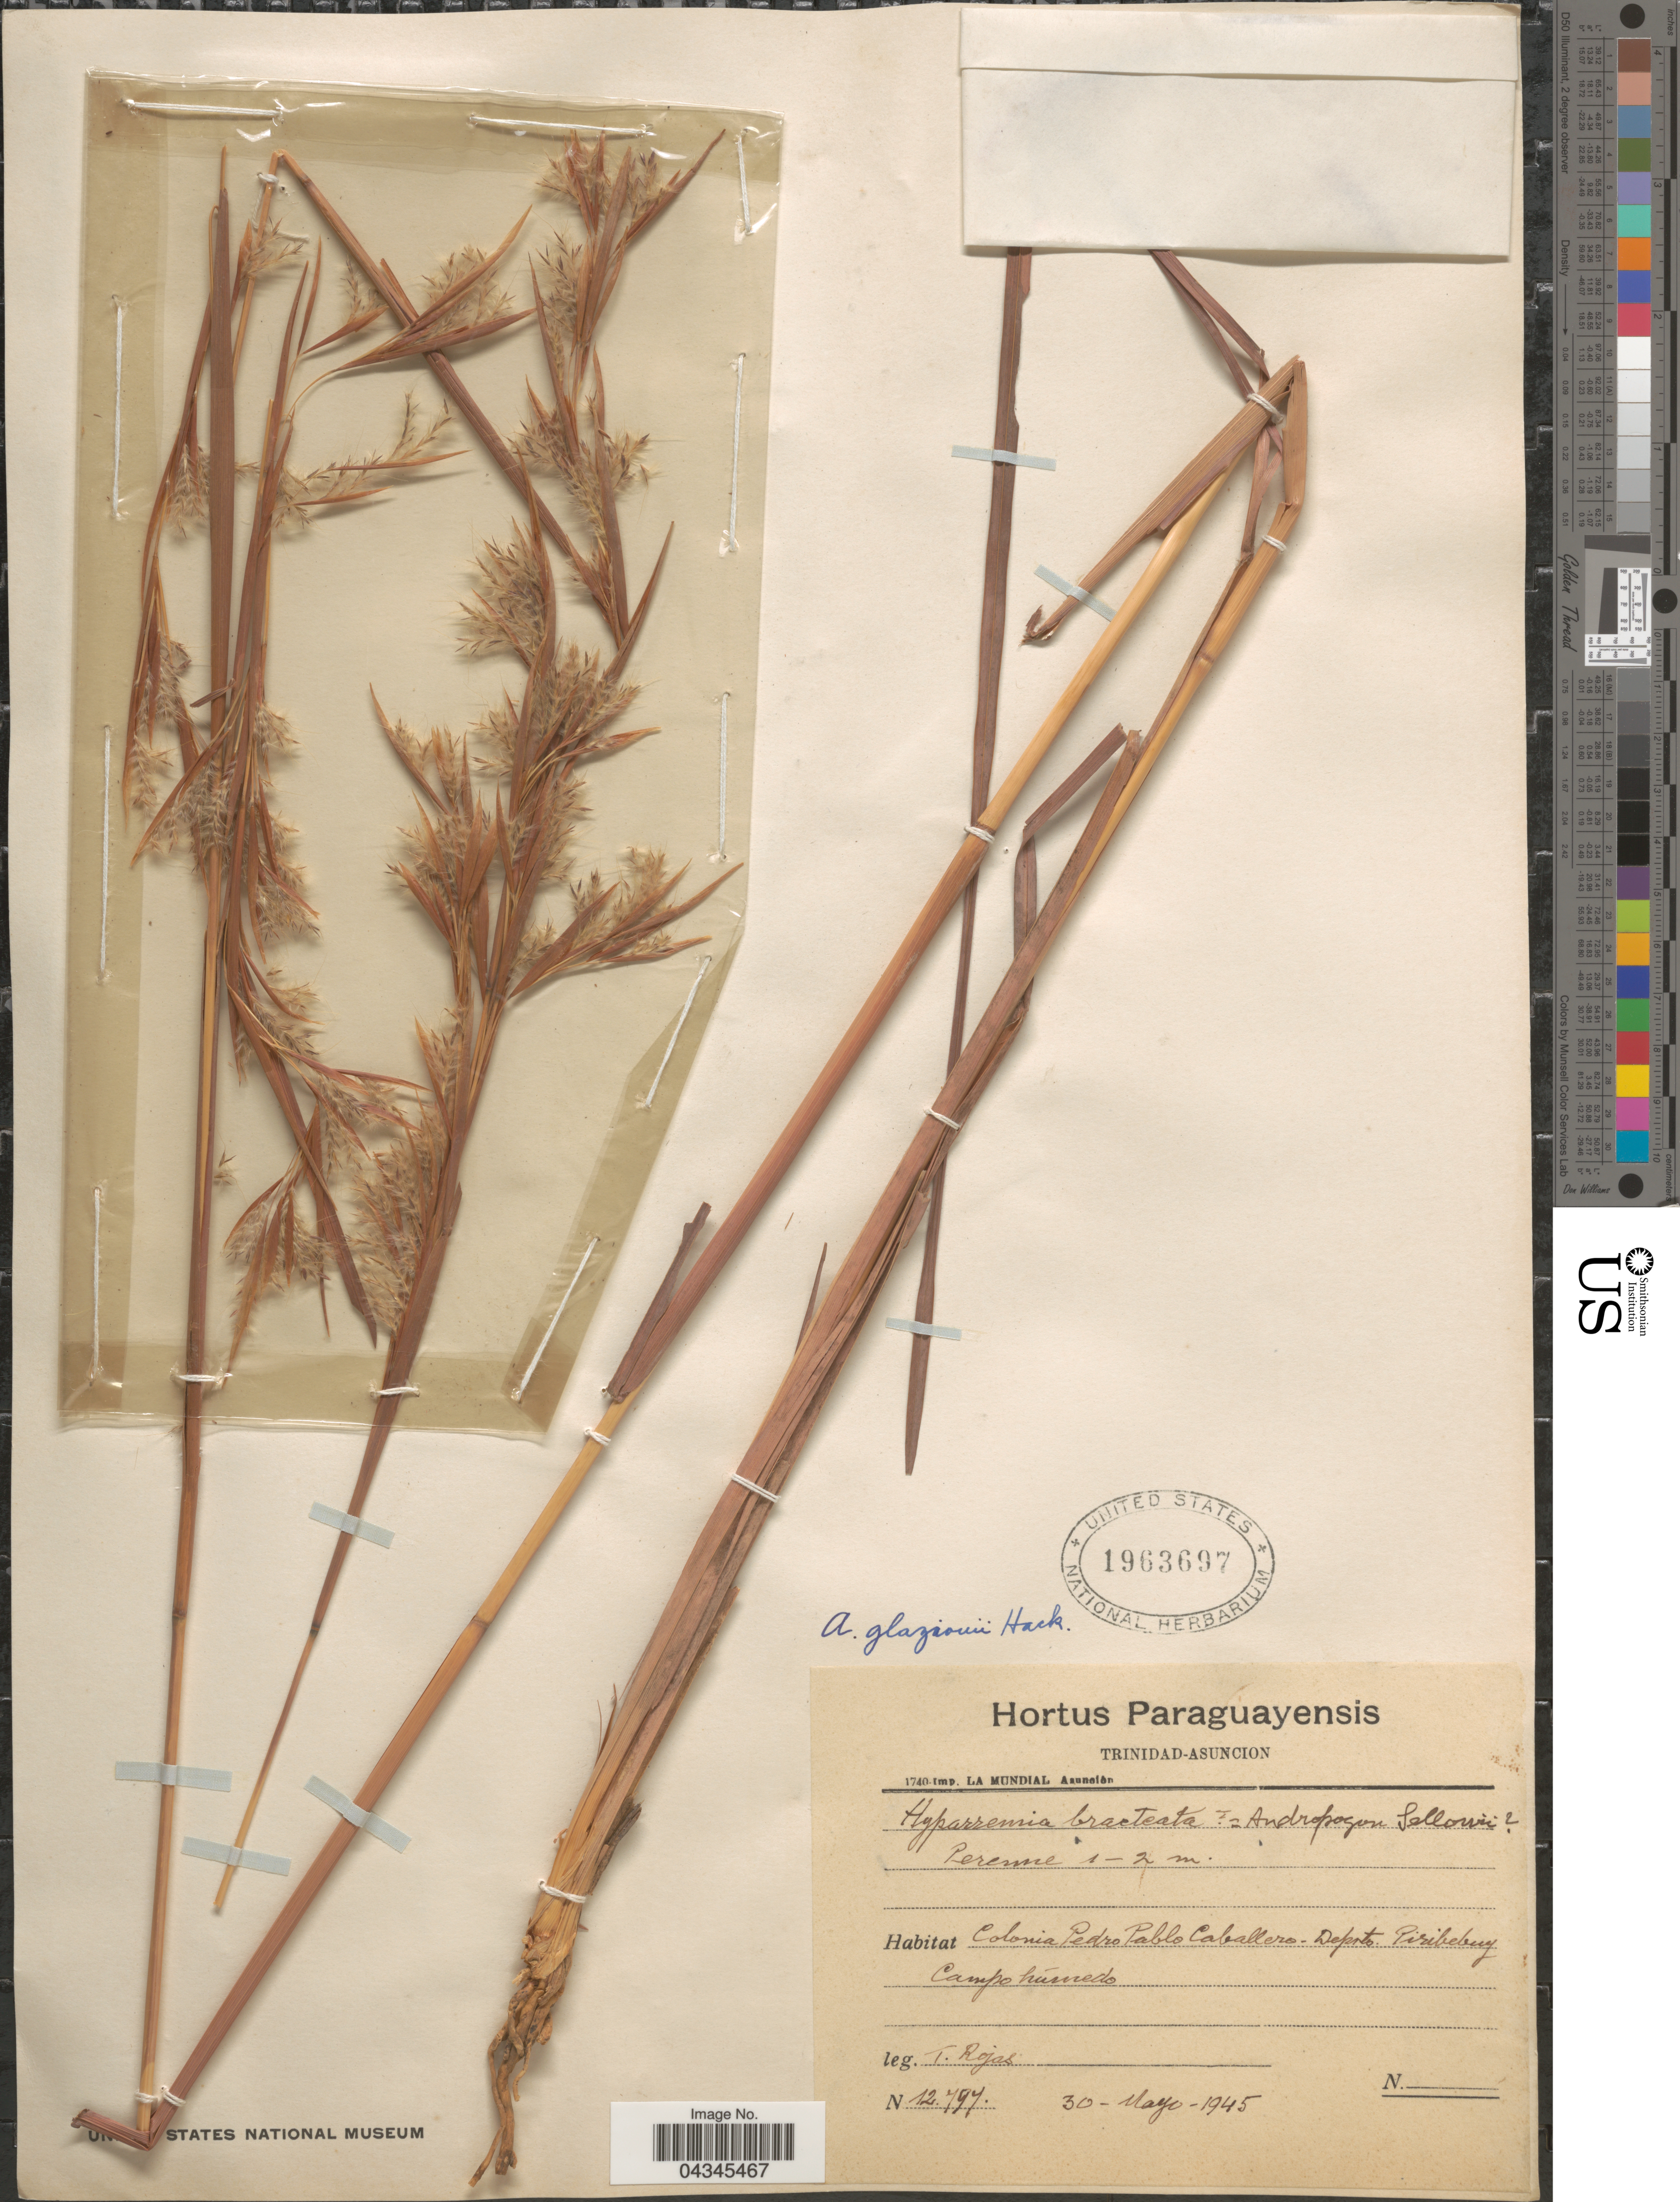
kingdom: Plantae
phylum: Tracheophyta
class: Liliopsida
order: Poales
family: Poaceae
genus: Andropogon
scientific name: Andropogon glaziovii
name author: Hack. in Mart.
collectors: T. Rojas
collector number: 12797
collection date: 1945-05-30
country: Paraguay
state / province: Asuncion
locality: Colonia Pedro Pablo Caballero - Depto. Piribebuy.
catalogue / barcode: US 1963697